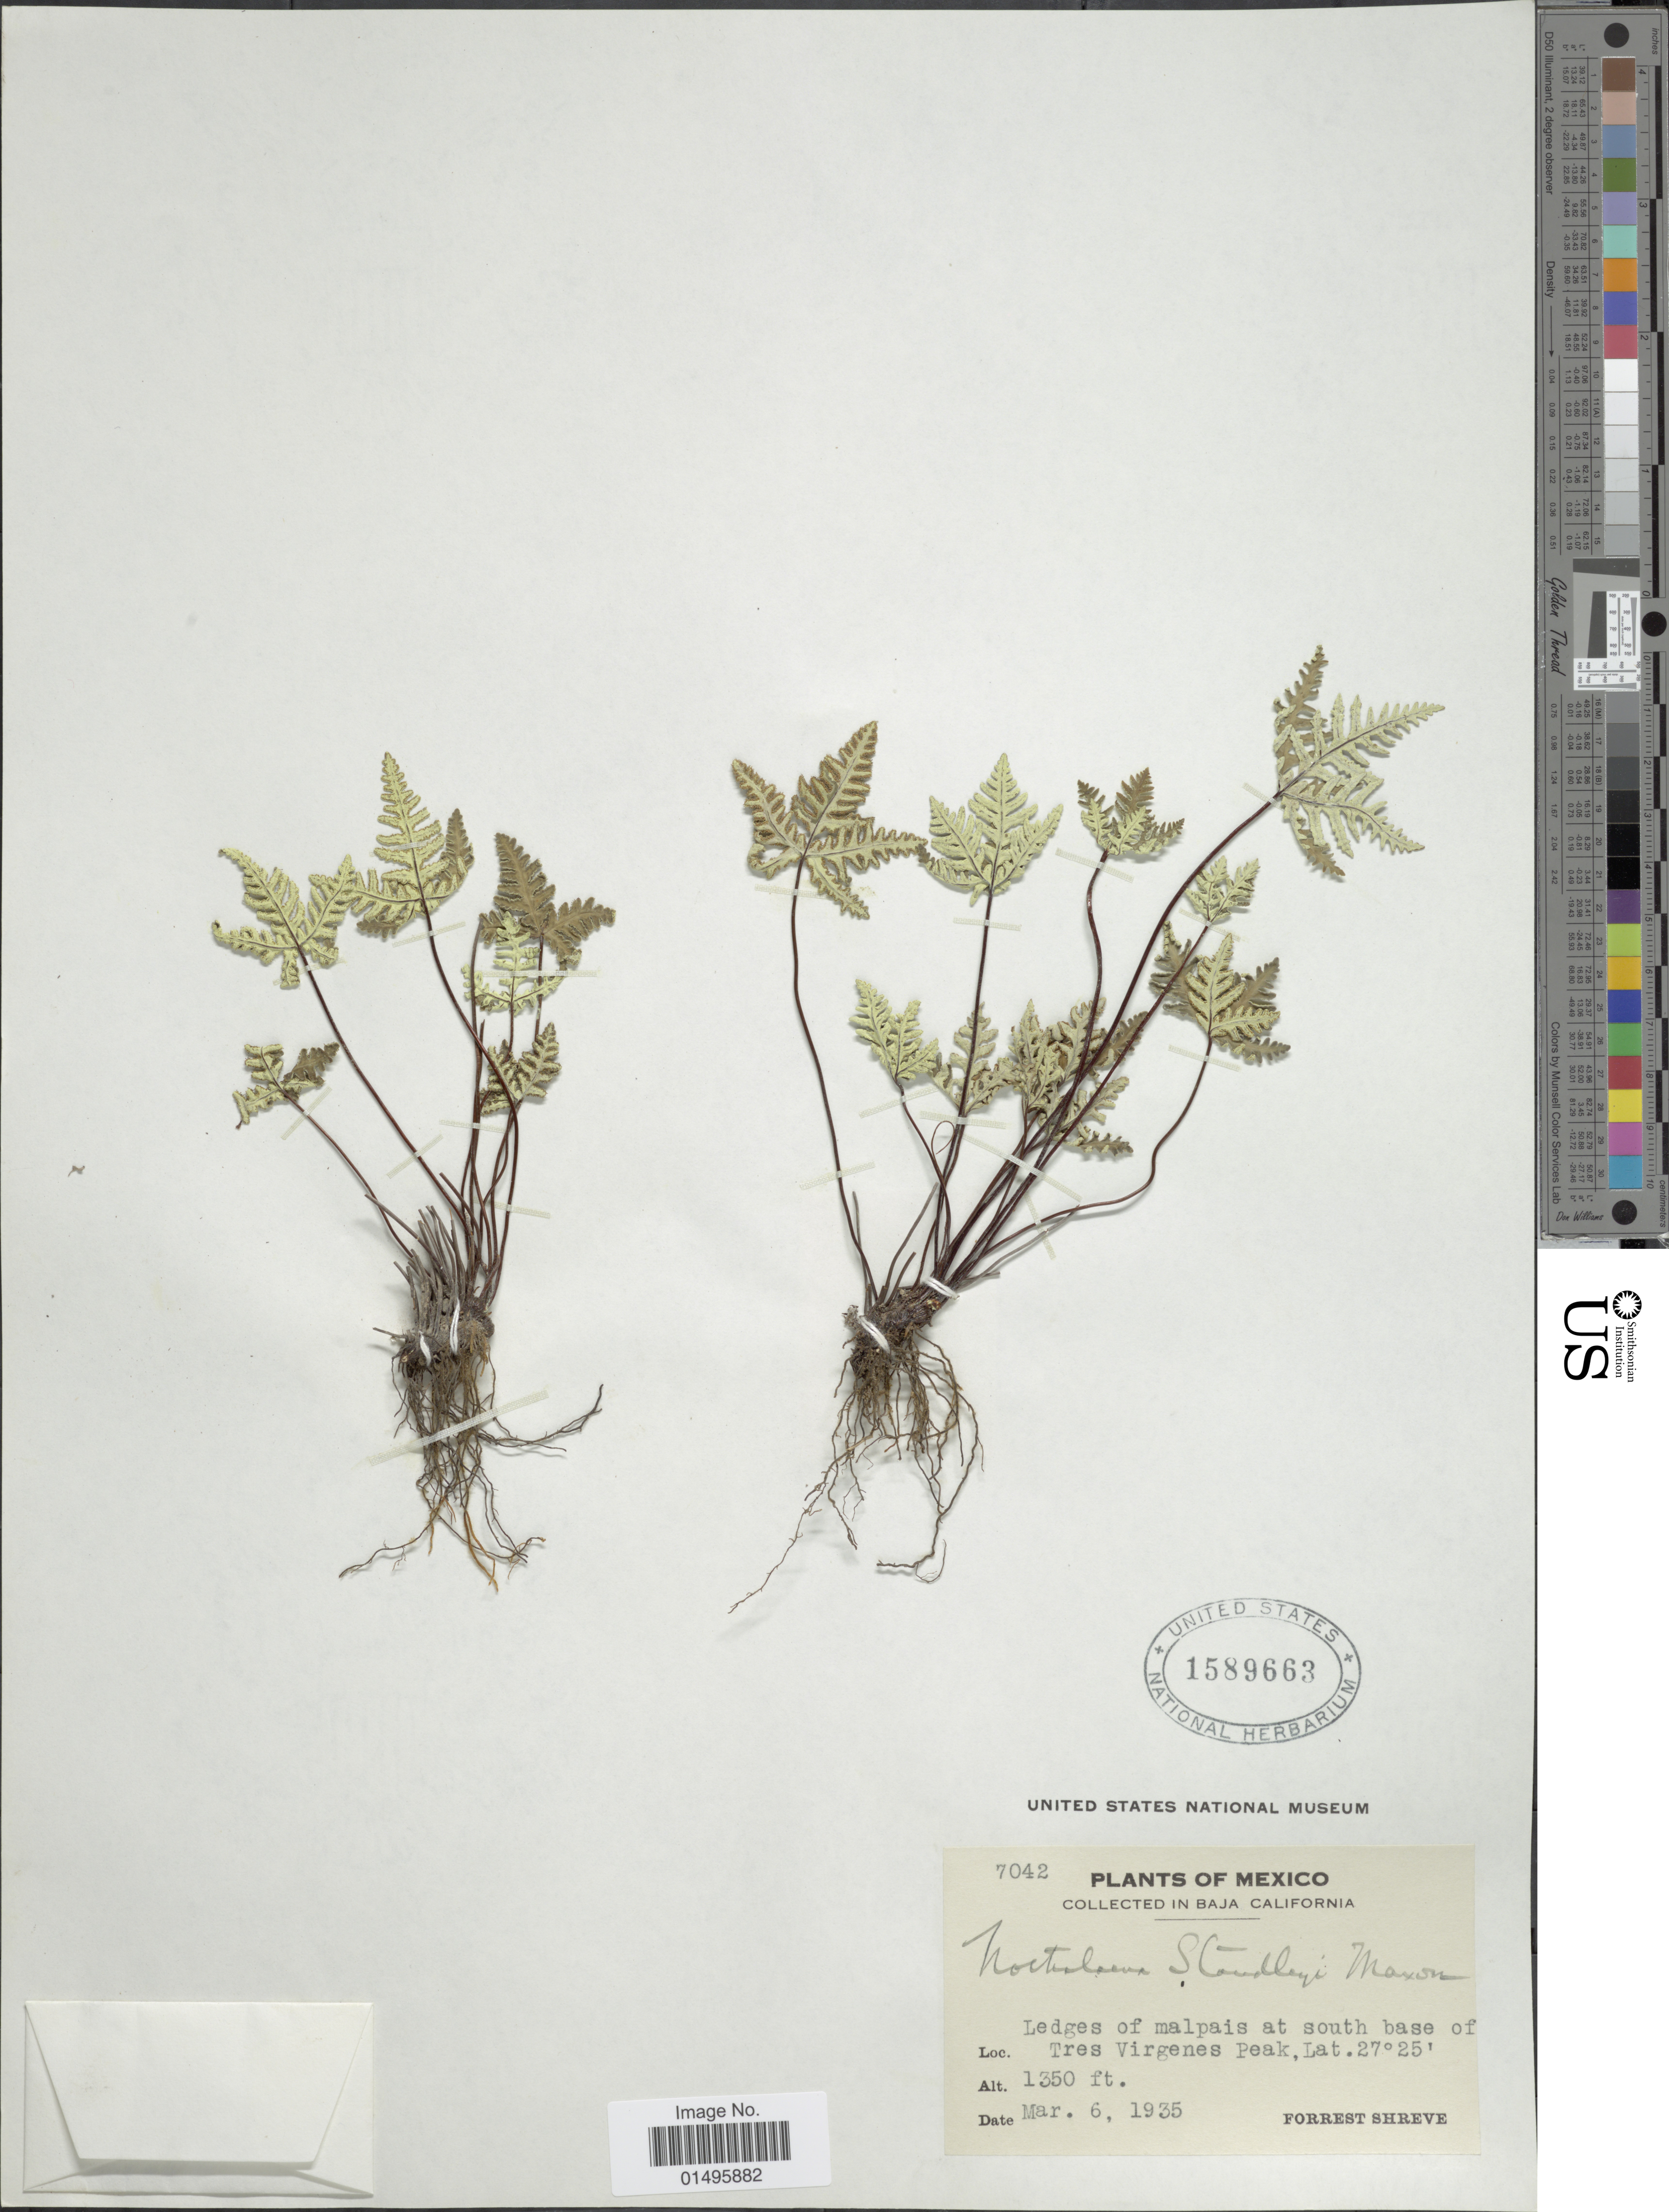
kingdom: Plantae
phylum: Tracheophyta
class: Polypodiopsida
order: Polypodiales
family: Pteridaceae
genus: Notholaena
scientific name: Notholaena standleyi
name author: Maxon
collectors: F. Shreve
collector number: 7042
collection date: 1935-03-06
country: Mexico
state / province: Baja California Sur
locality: Mexico, Baja California. ledges of Malpais at south base of Tres Virgenes Peak.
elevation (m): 411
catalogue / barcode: US 1589663